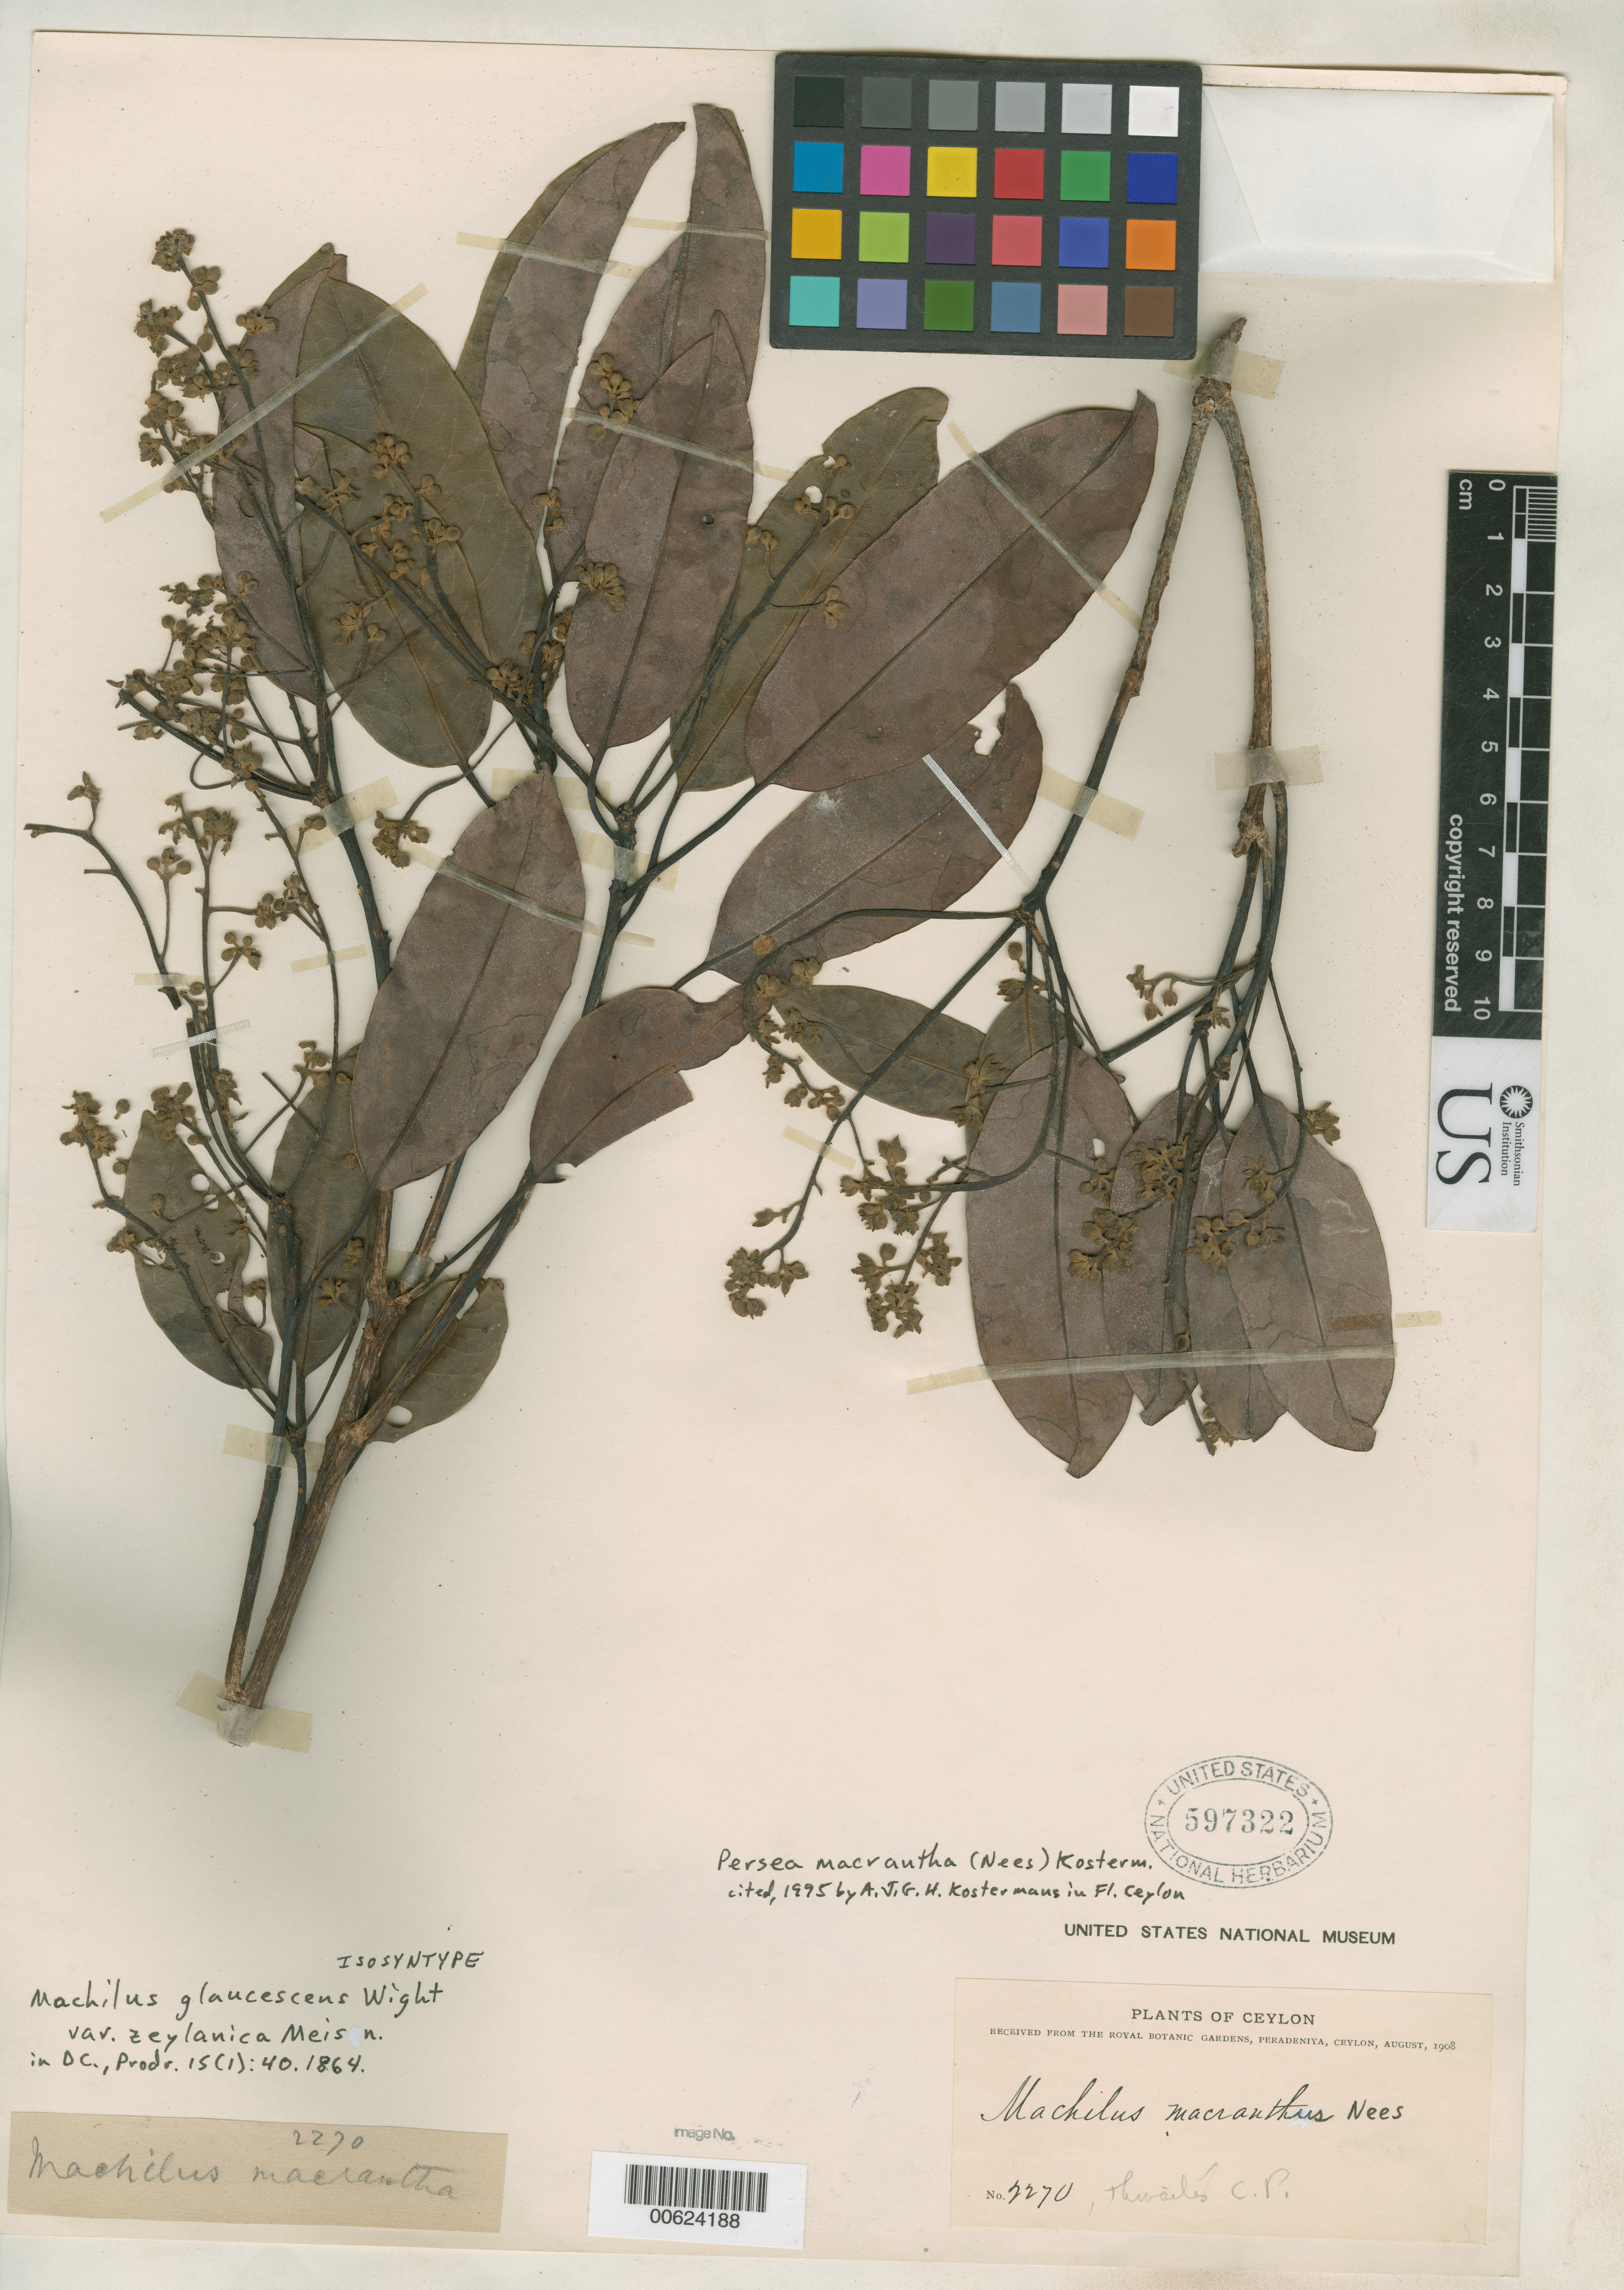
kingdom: Plantae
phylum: Tracheophyta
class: Magnoliopsida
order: Laurales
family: Lauraceae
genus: Machilus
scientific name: Machilus glaucescens var. zeylanica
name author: Meisn. in DC.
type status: Isosyntype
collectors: G. H. K. Thwaites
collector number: C.P. 2270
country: Sri Lanka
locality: Peradeniya. (Country as Ceylon.)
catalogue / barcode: US 597322